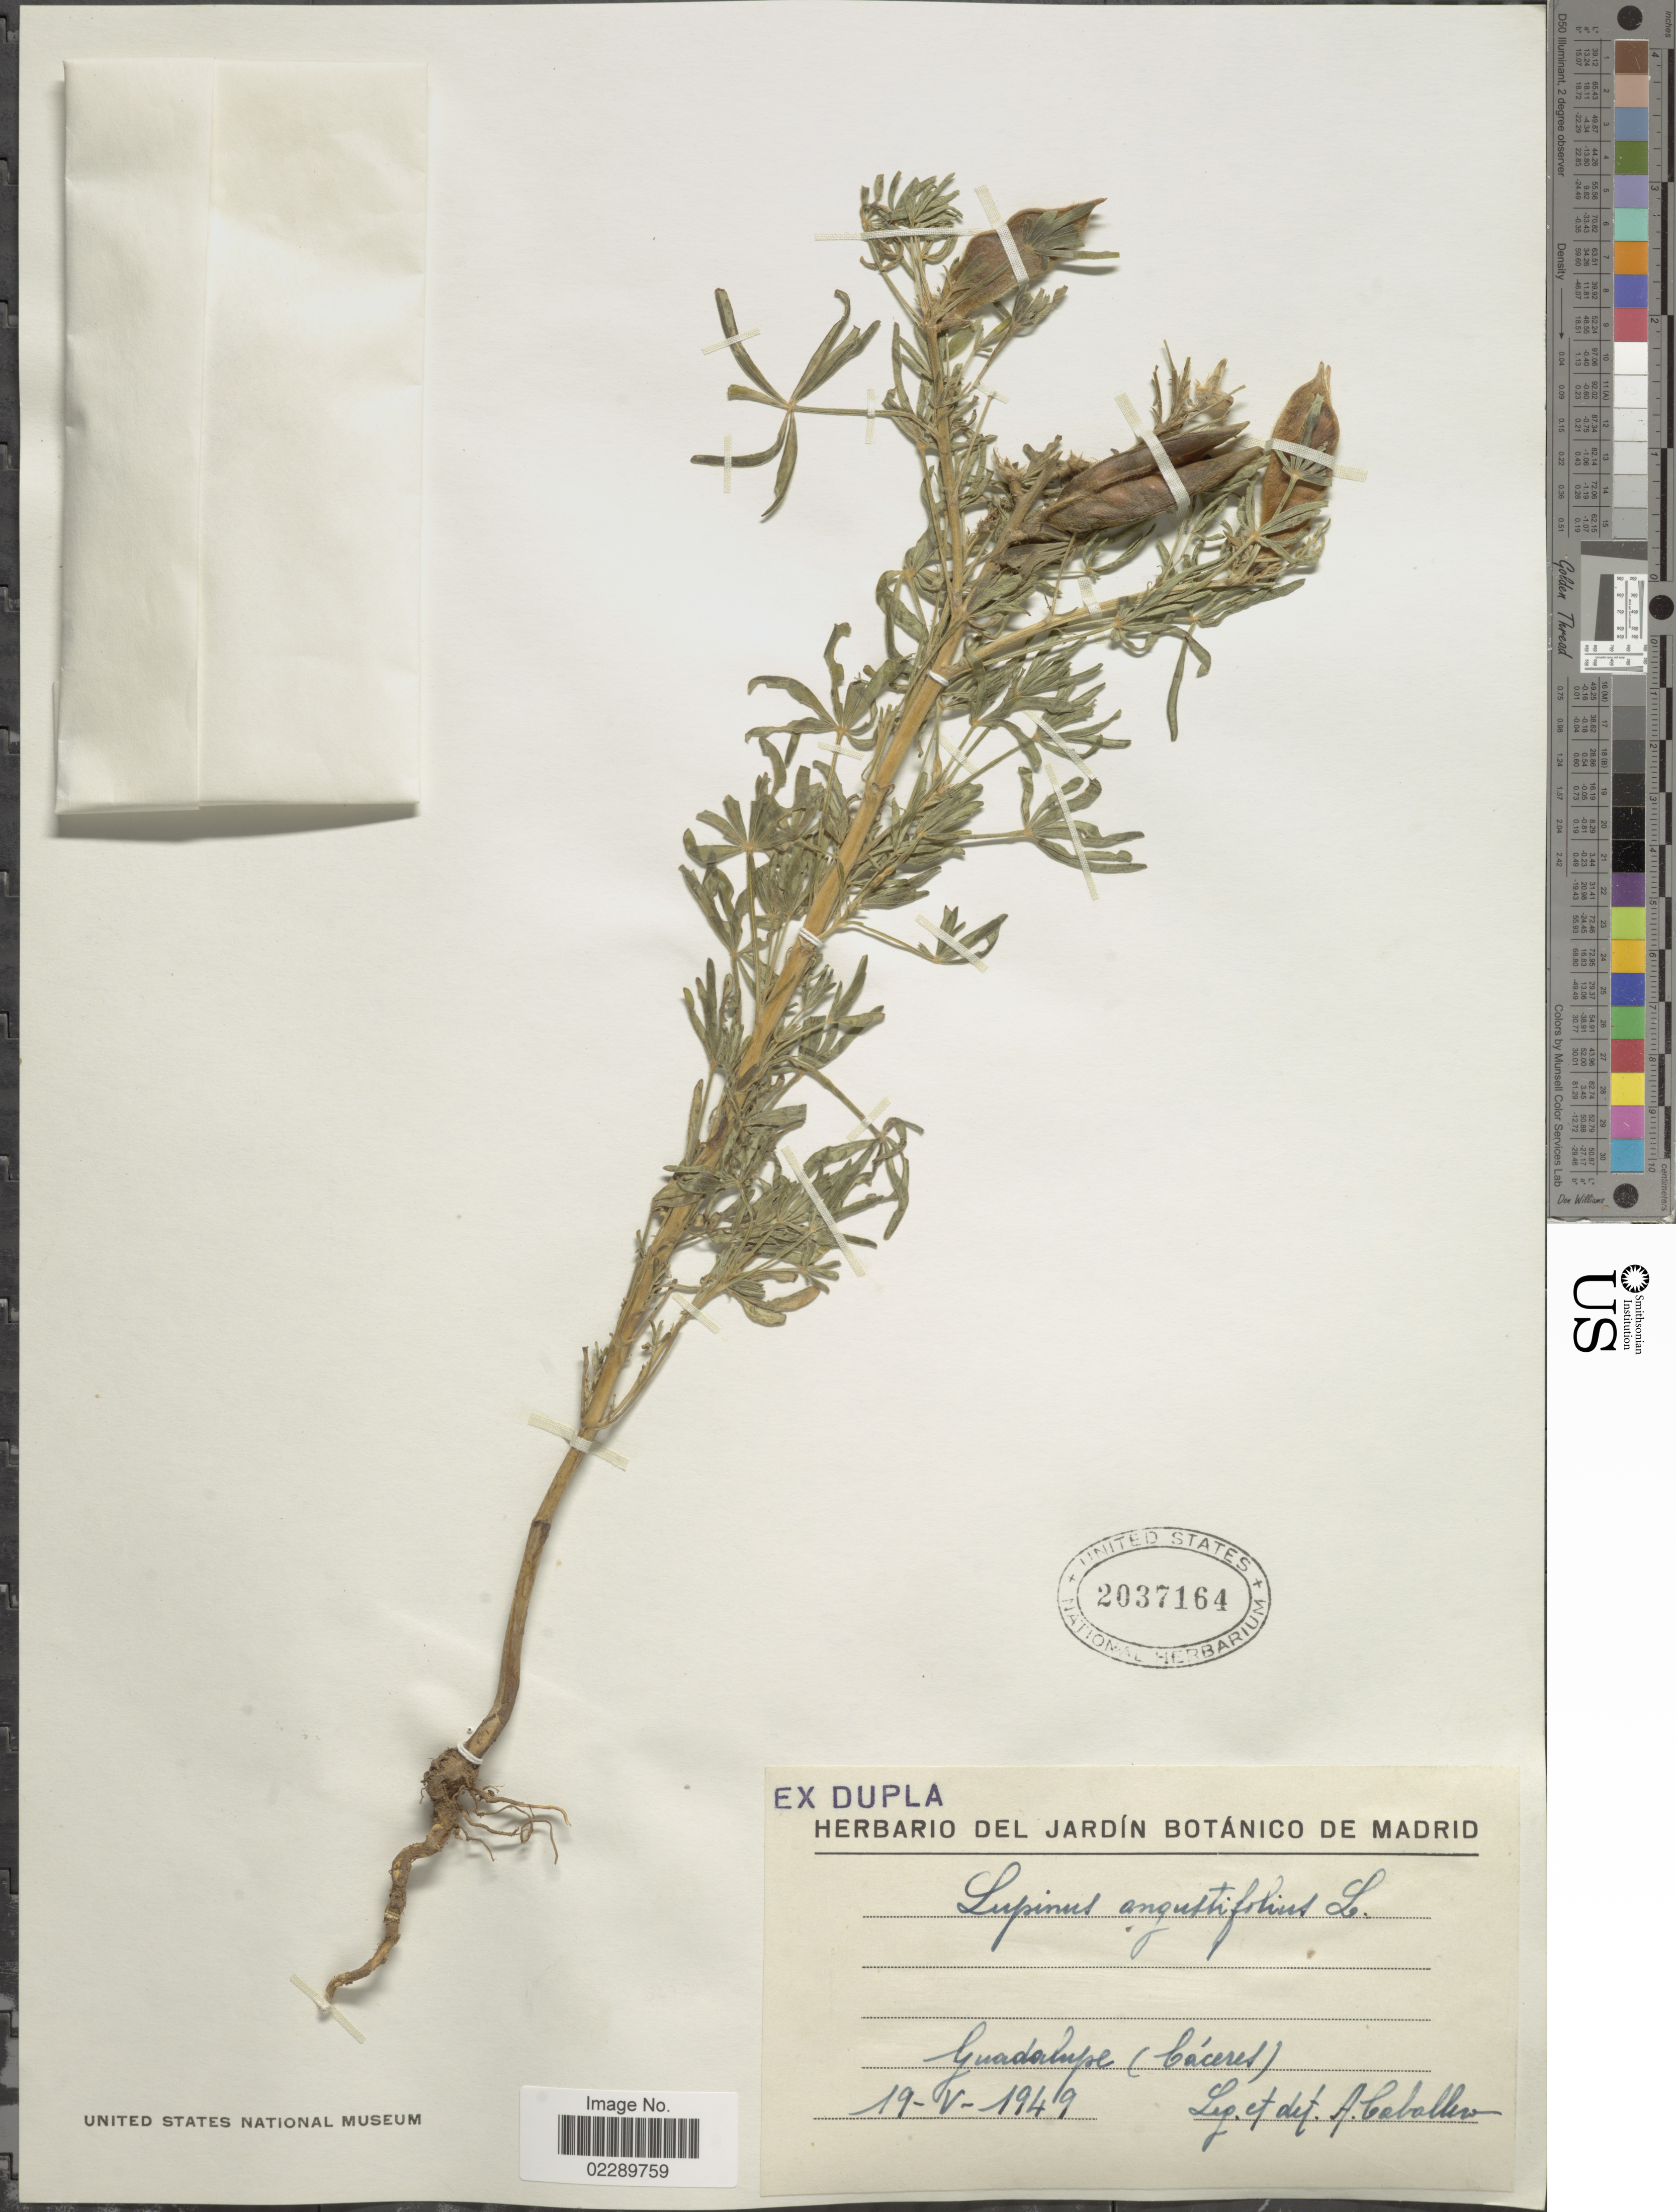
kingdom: Plantae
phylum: Tracheophyta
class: Magnoliopsida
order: Fabales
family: Fabaceae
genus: Lupinus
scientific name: Lupinus angustifolius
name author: L.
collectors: A. Caballero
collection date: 1949-05-19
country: Spain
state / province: Extremadura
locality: Guadalupe (Cáceres)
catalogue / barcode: US 2037164